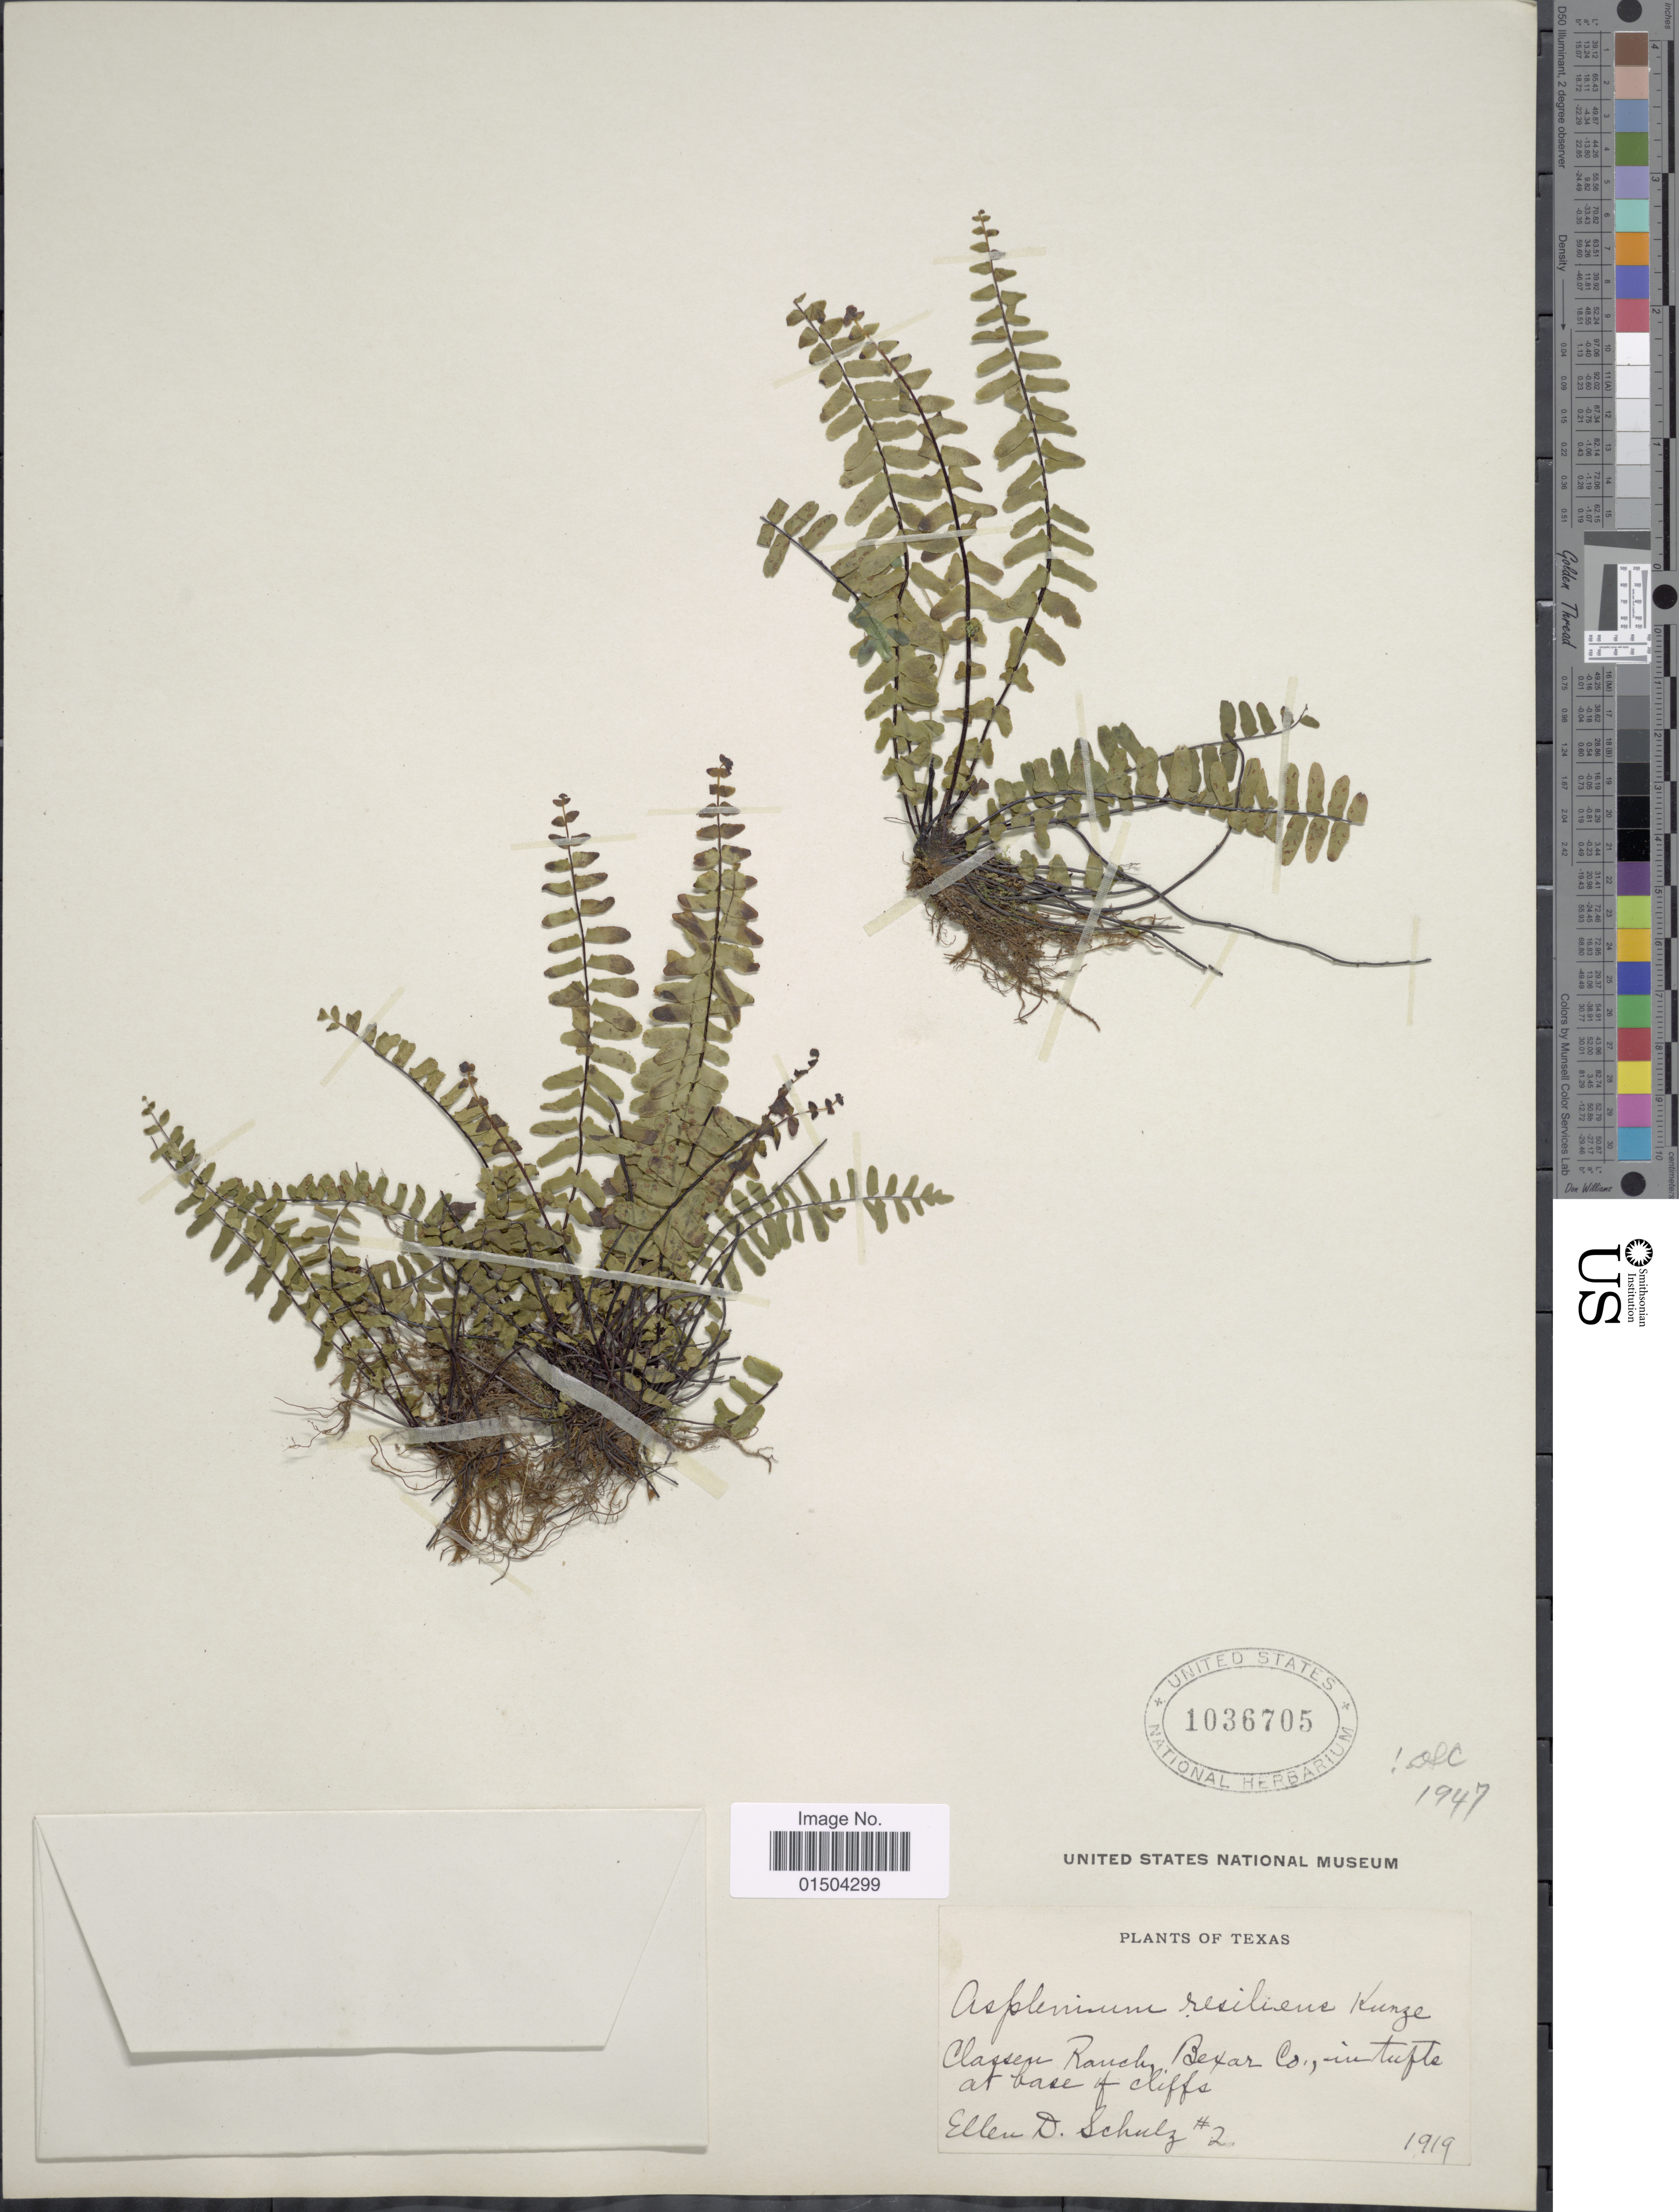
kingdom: Plantae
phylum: Tracheophyta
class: Polypodiopsida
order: Polypodiales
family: Aspleniaceae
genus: Asplenium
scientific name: Asplenium resiliens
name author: Kunze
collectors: E. D. Schulz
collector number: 2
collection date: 1919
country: United States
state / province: Texas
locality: Classen Ranch, Bexar Co., intufte at base of cliffs.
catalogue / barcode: US 1036705